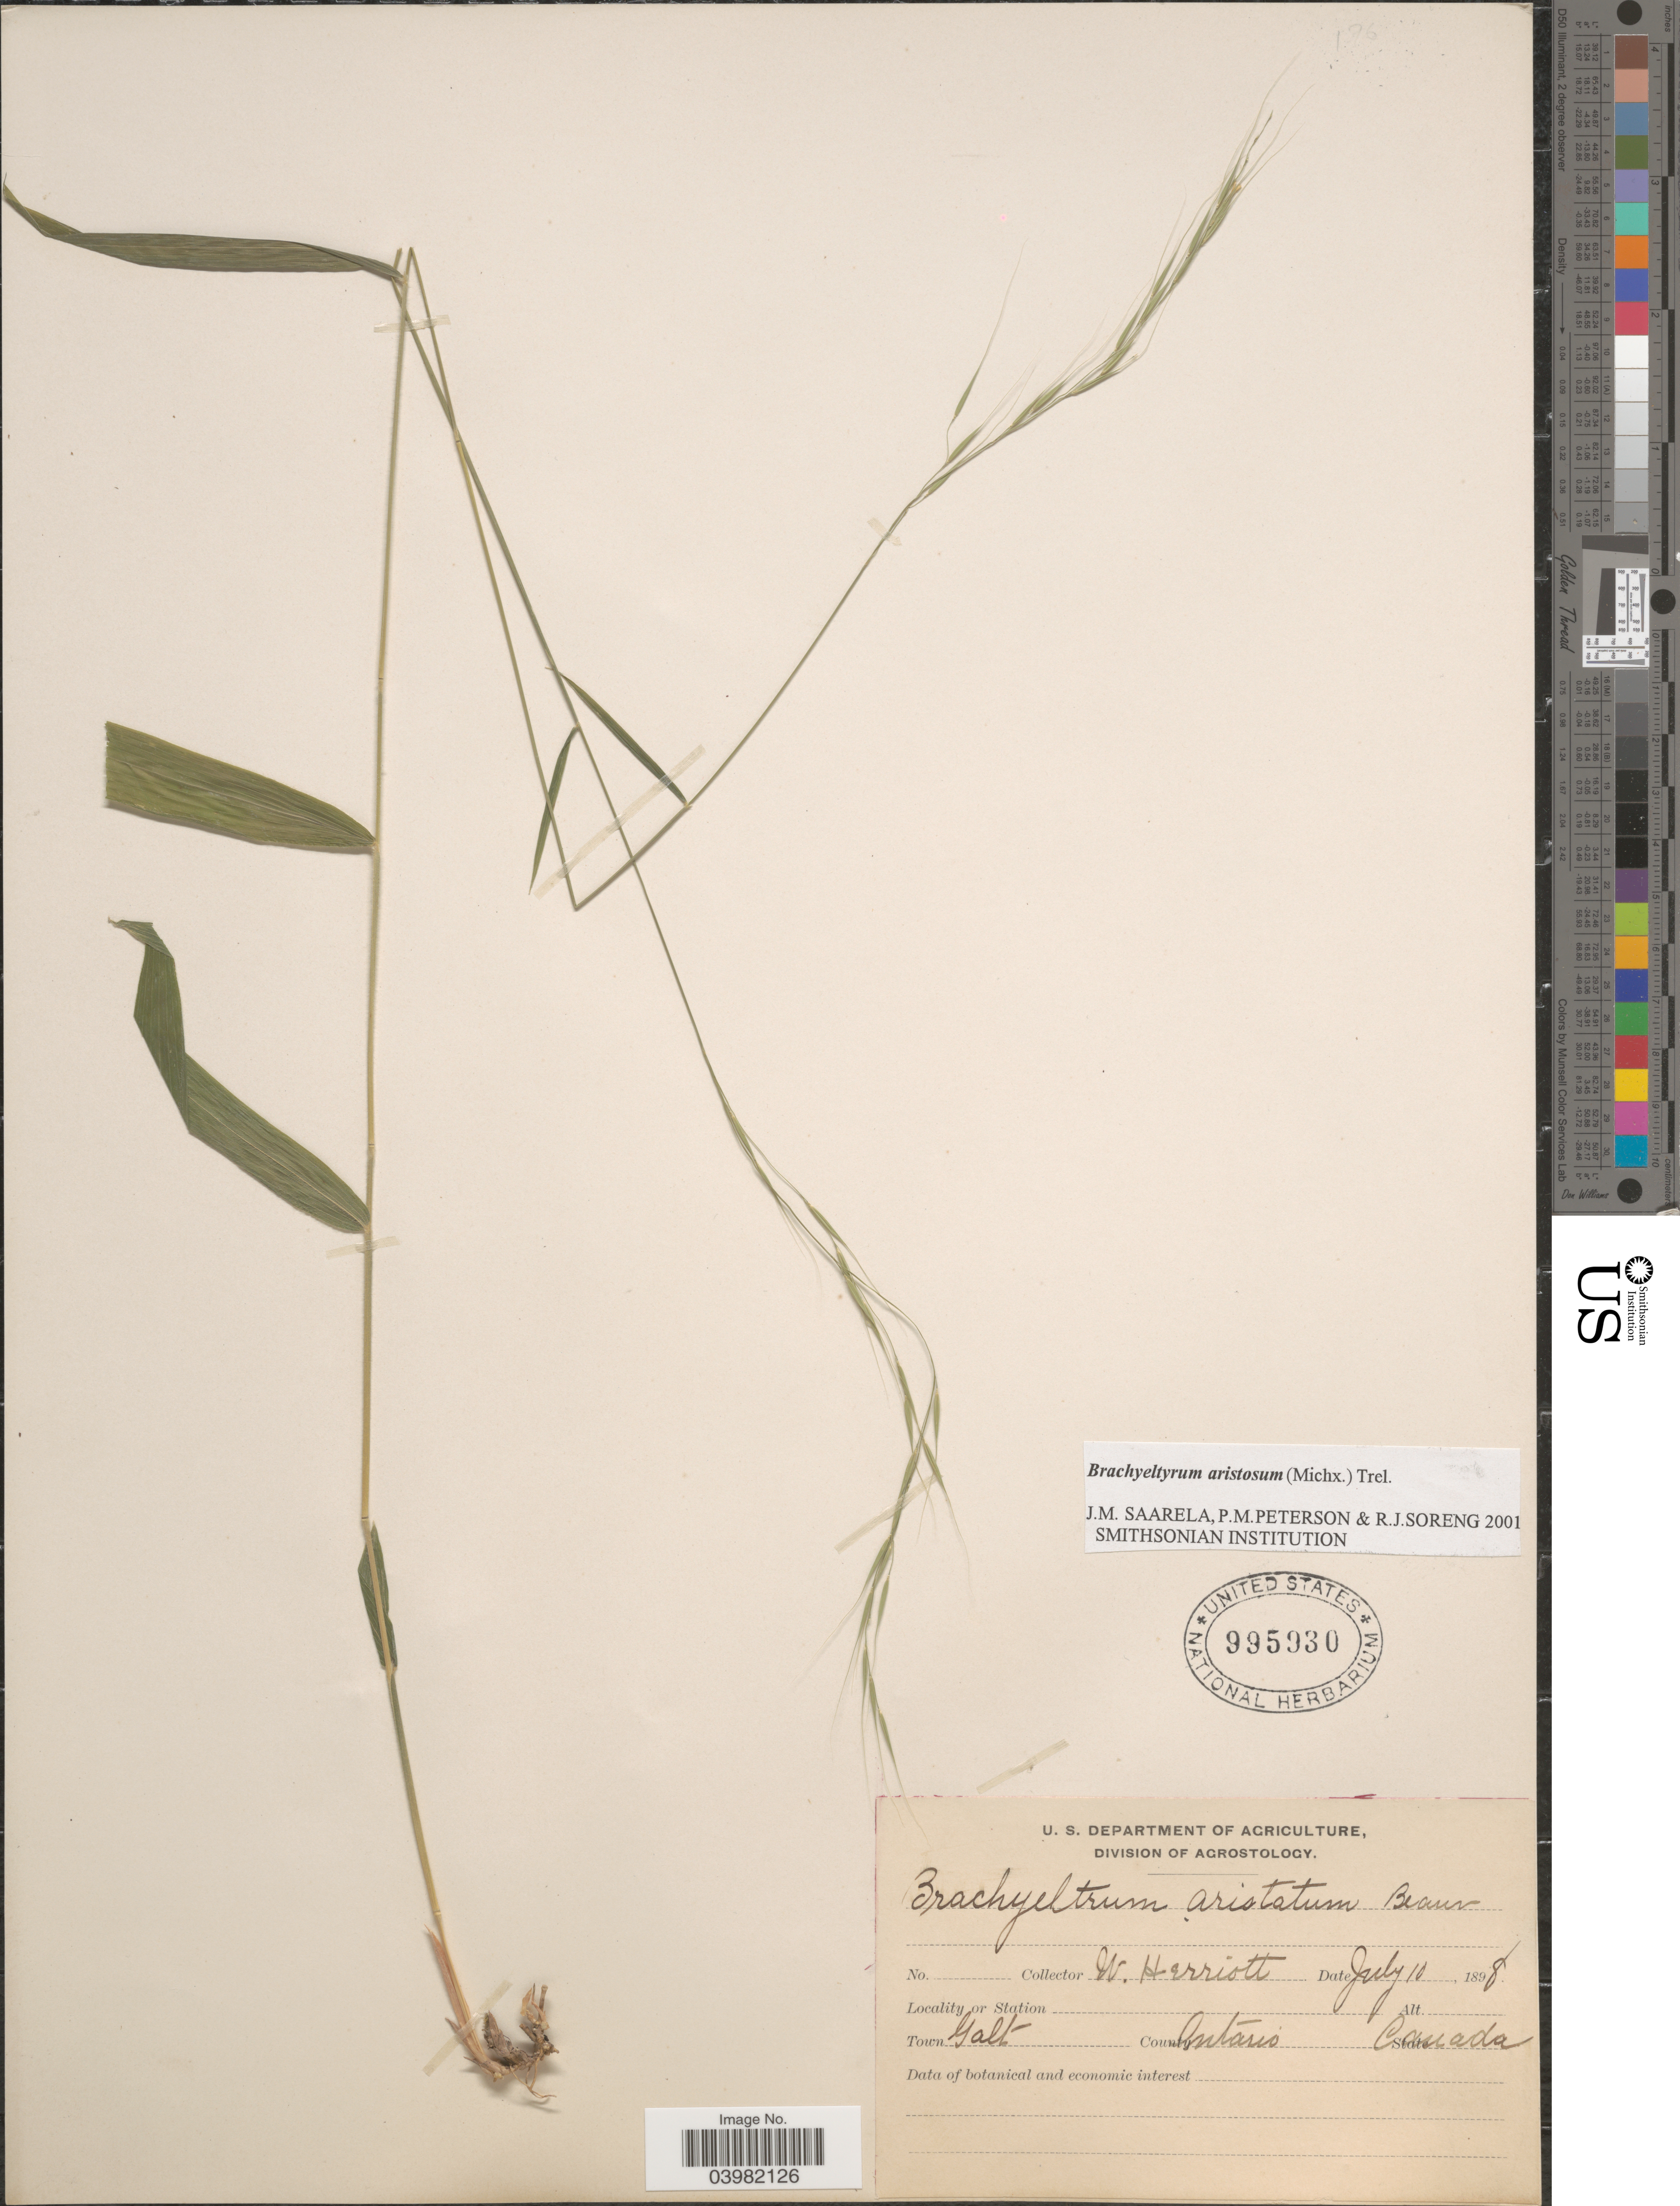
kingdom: Plantae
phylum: Tracheophyta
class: Liliopsida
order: Poales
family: Poaceae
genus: Brachyelytrum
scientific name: Brachyelytrum aristosum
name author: (Michx.) P. Beauv. ex Trel.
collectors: W. Herriot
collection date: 1898-07-10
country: Canada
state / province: Ontario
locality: Town Galt. County Ontario.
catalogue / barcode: US 995930